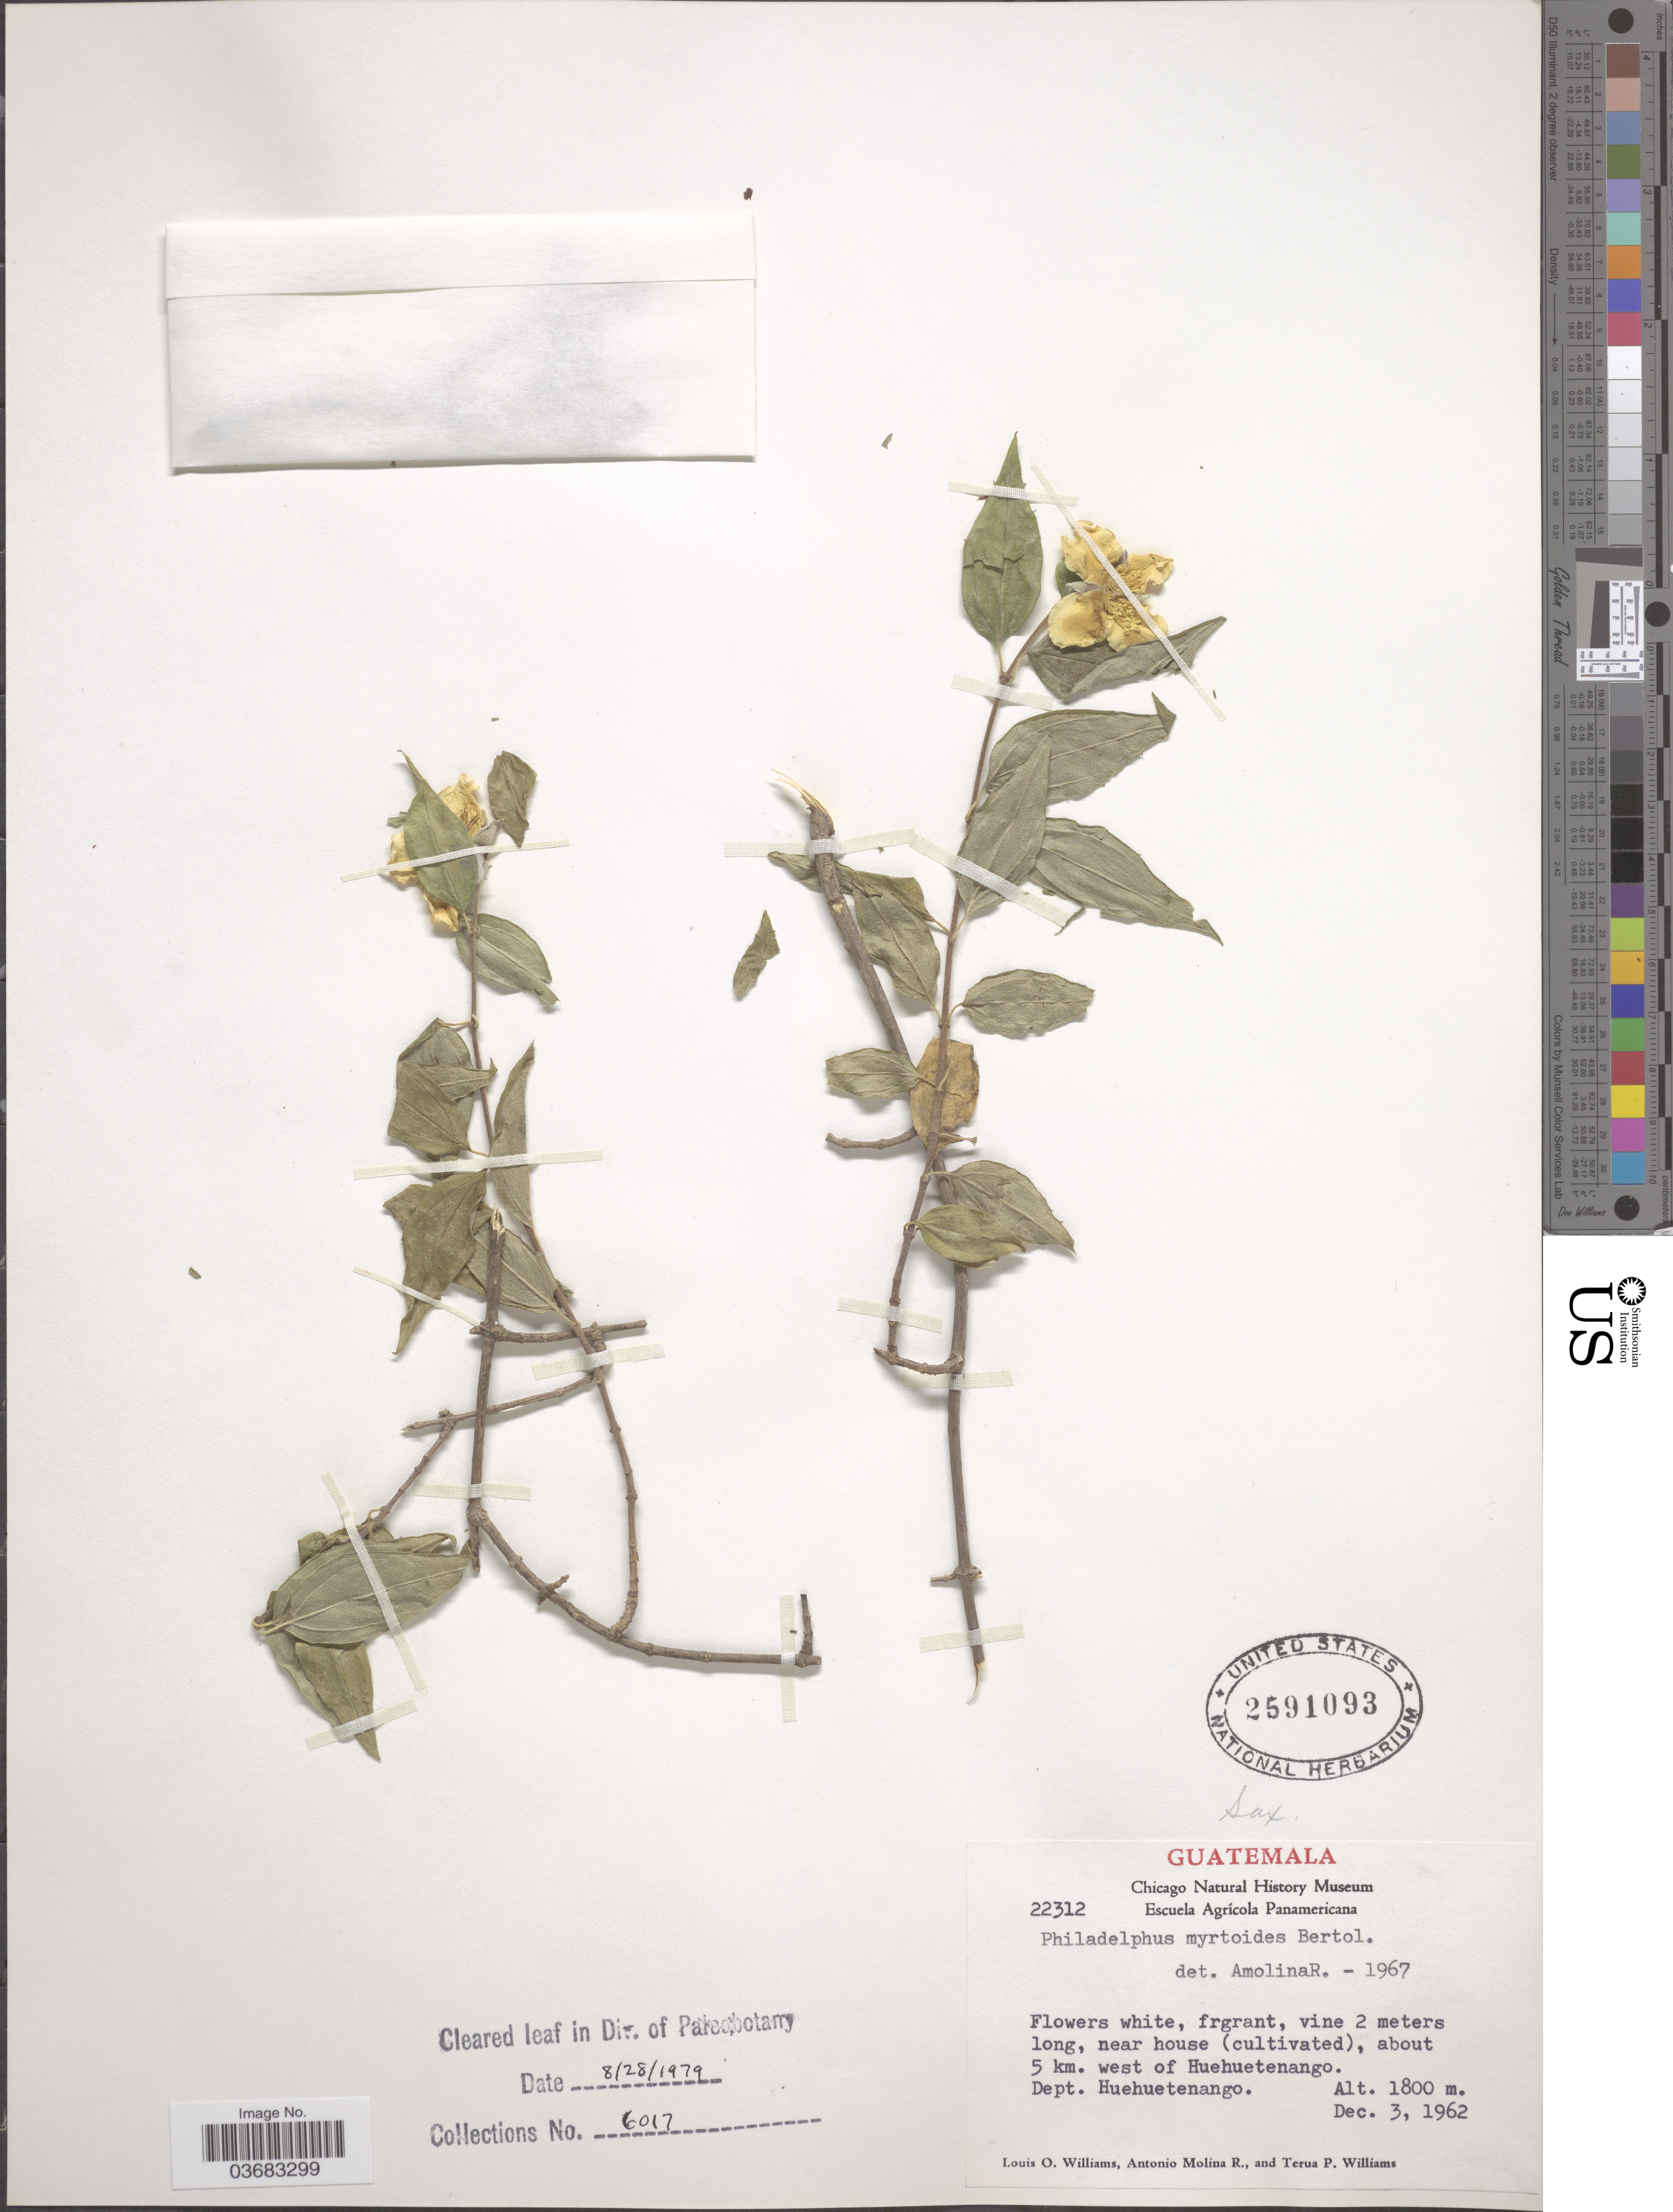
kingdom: Plantae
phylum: Tracheophyta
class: Magnoliopsida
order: Cornales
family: Hydrangeaceae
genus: Philadelphus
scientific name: Philadelphus myrtoides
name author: Bertol.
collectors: L. O. Williams, A. Molina R. & T. Williams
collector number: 22312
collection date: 1962-12-03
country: Guatemala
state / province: Huehuetenango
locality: About 5 km. west of Huehuetenango. Dept. Huehuetenango.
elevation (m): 1800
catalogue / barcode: US 2591093